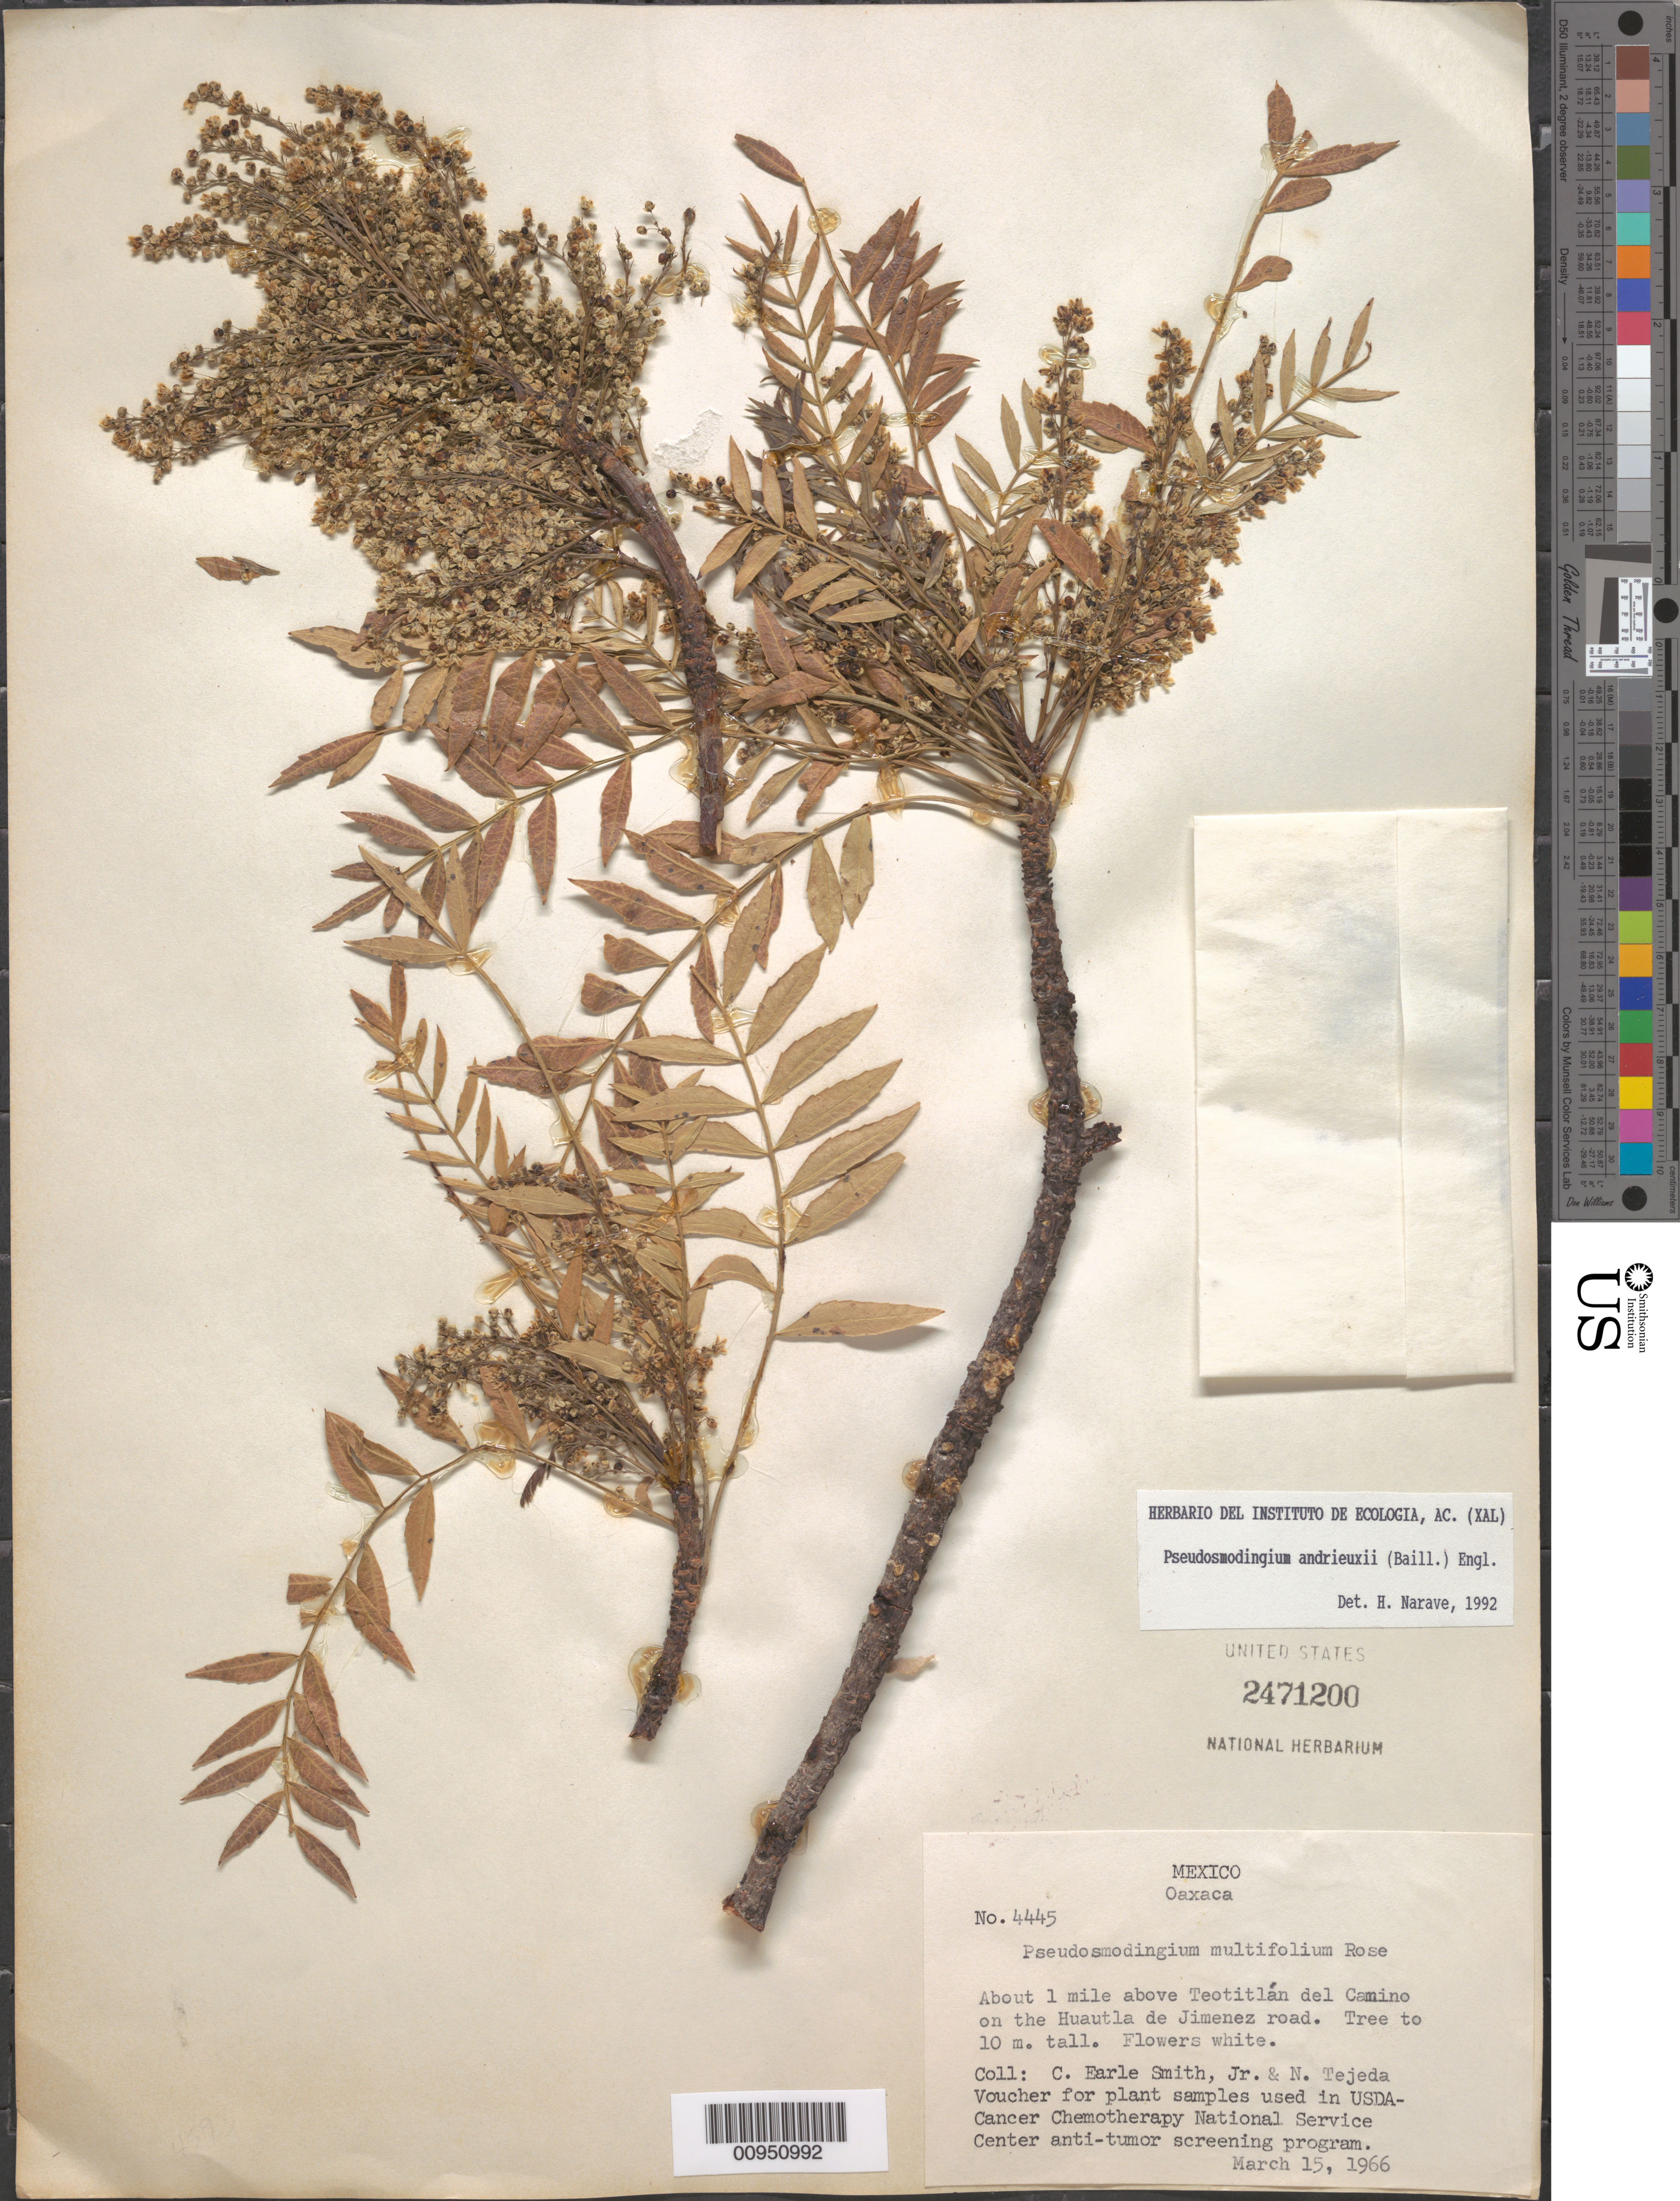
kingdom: Plantae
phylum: Tracheophyta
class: Magnoliopsida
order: Sapindales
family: Anacardiaceae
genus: Pseudosmodingium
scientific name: Pseudosmodingium andrieuxii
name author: (Baill.) Engl.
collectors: C. E. Smith Jr. & N. Tejeda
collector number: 4445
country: Mexico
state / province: Oaxaca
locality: Above Teotitlan del Camino on the Huautla de Jimenez road.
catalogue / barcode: US 2471200